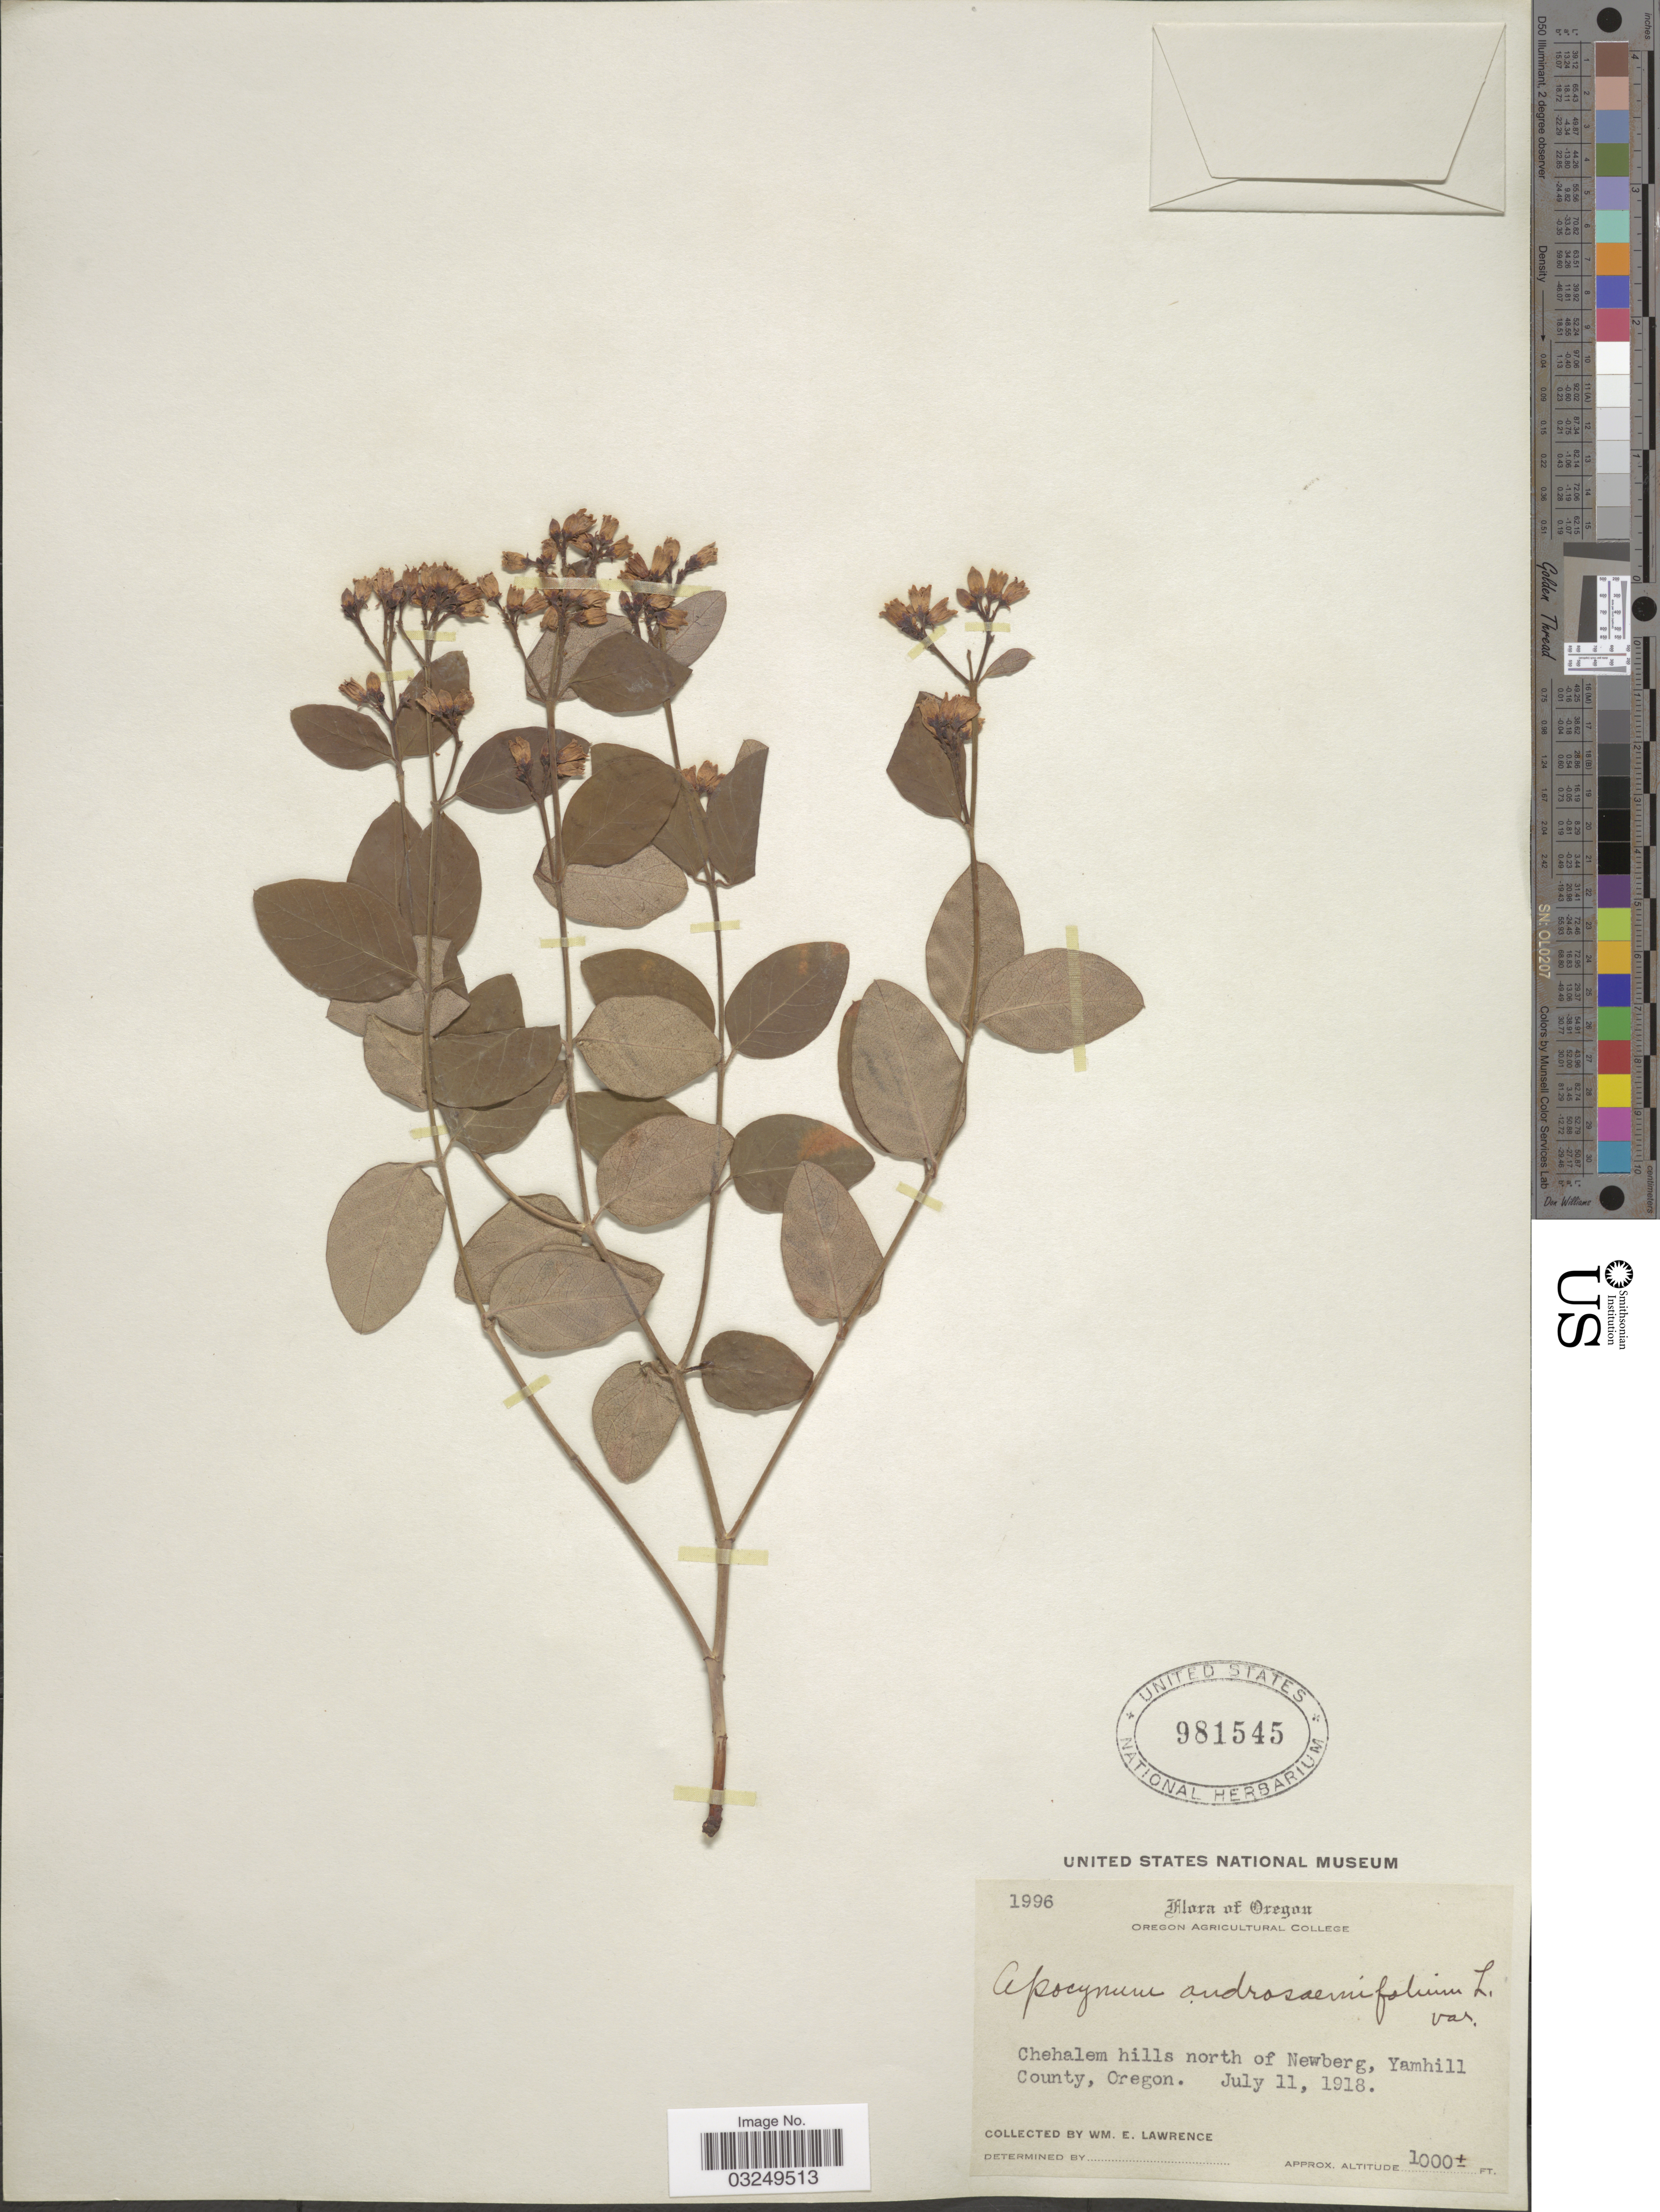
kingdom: Plantae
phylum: Tracheophyta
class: Magnoliopsida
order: Gentianales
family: Apocynaceae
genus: Apocynum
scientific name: Apocynum androsaemifolium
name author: L.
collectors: W. Lawrence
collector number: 1996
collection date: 1918-07-11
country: United States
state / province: Oregon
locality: Chehalem hills north of Newberg, Yamhill County.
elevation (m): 305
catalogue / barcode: US 981545